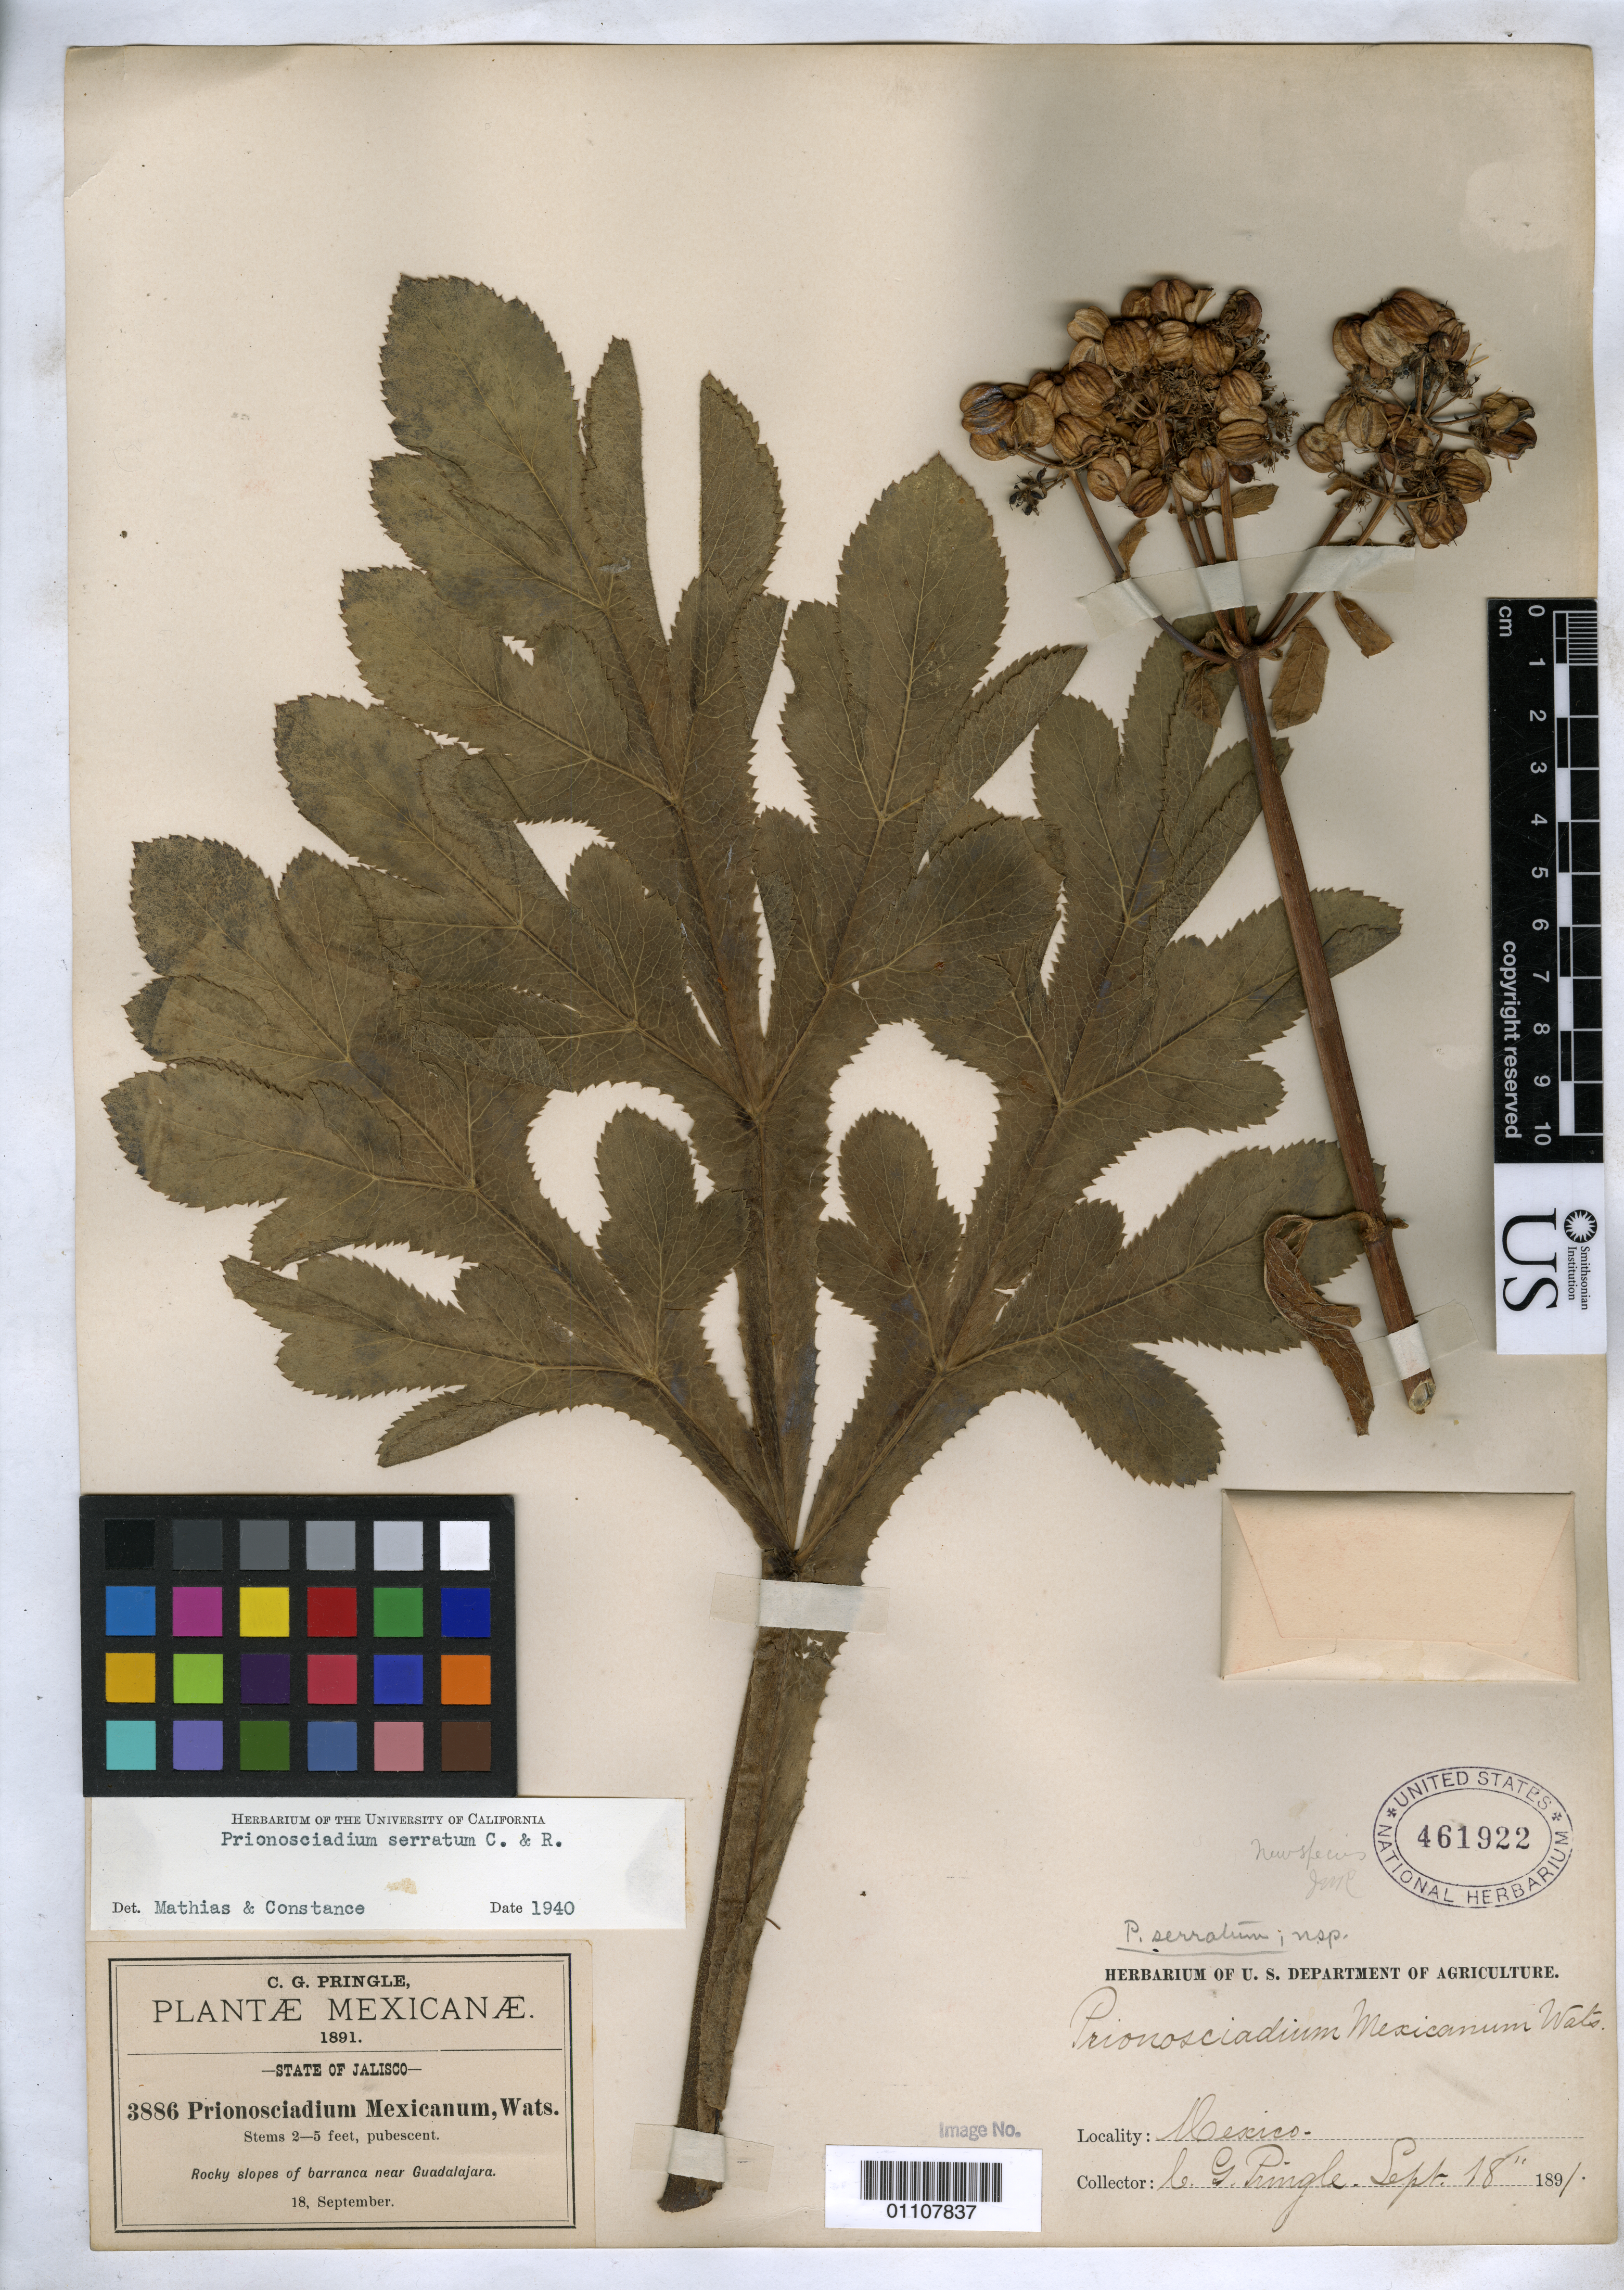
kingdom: Plantae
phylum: Tracheophyta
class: Magnoliopsida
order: Apiales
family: Apiaceae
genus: Prionosciadium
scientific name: Prionosciadium serratum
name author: J.M. Coult. & Rose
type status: Syntype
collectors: C. G. Pringle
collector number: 3886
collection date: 1891-09-18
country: Mexico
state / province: Jalisco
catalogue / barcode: US 461922